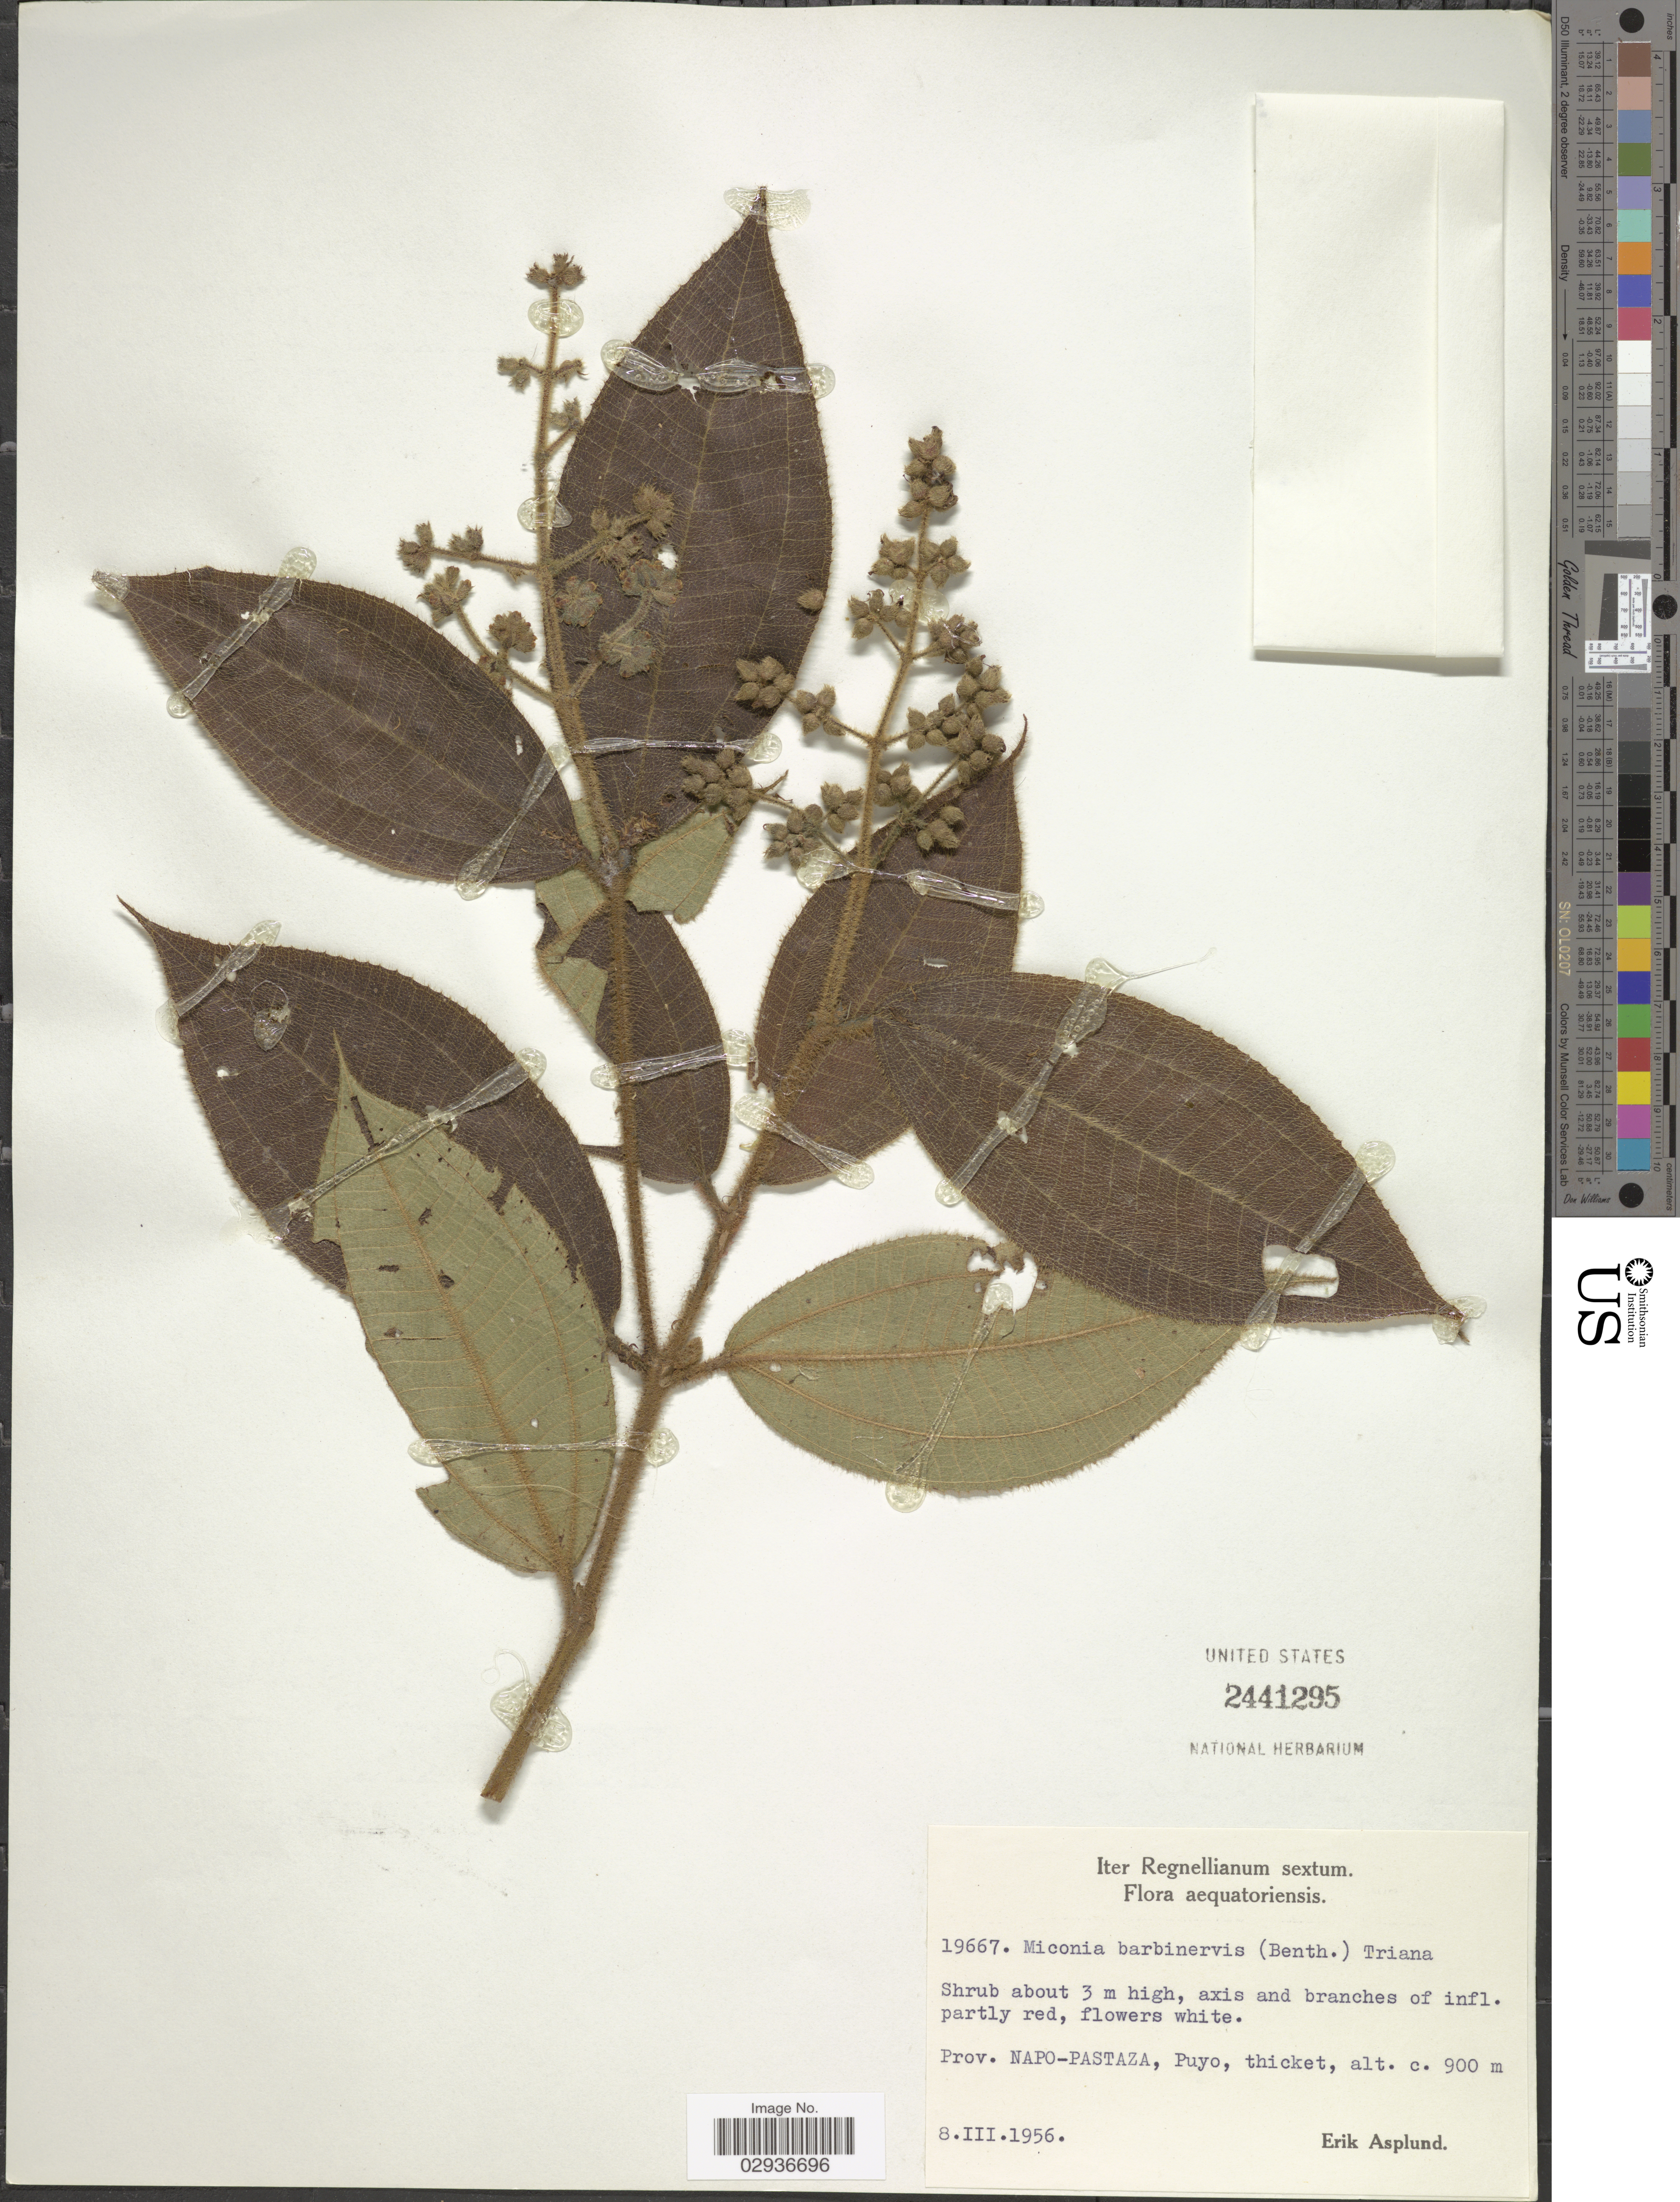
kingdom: Plantae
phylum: Tracheophyta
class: Magnoliopsida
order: Myrtales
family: Melastomataceae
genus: Miconia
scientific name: Miconia barbinervis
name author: (Benth.) Triana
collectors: E. Asplund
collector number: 19667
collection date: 1956-03-08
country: Ecuador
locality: Prov. Napo-Pastaza, Puyo.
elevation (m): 900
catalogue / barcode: US 2441295